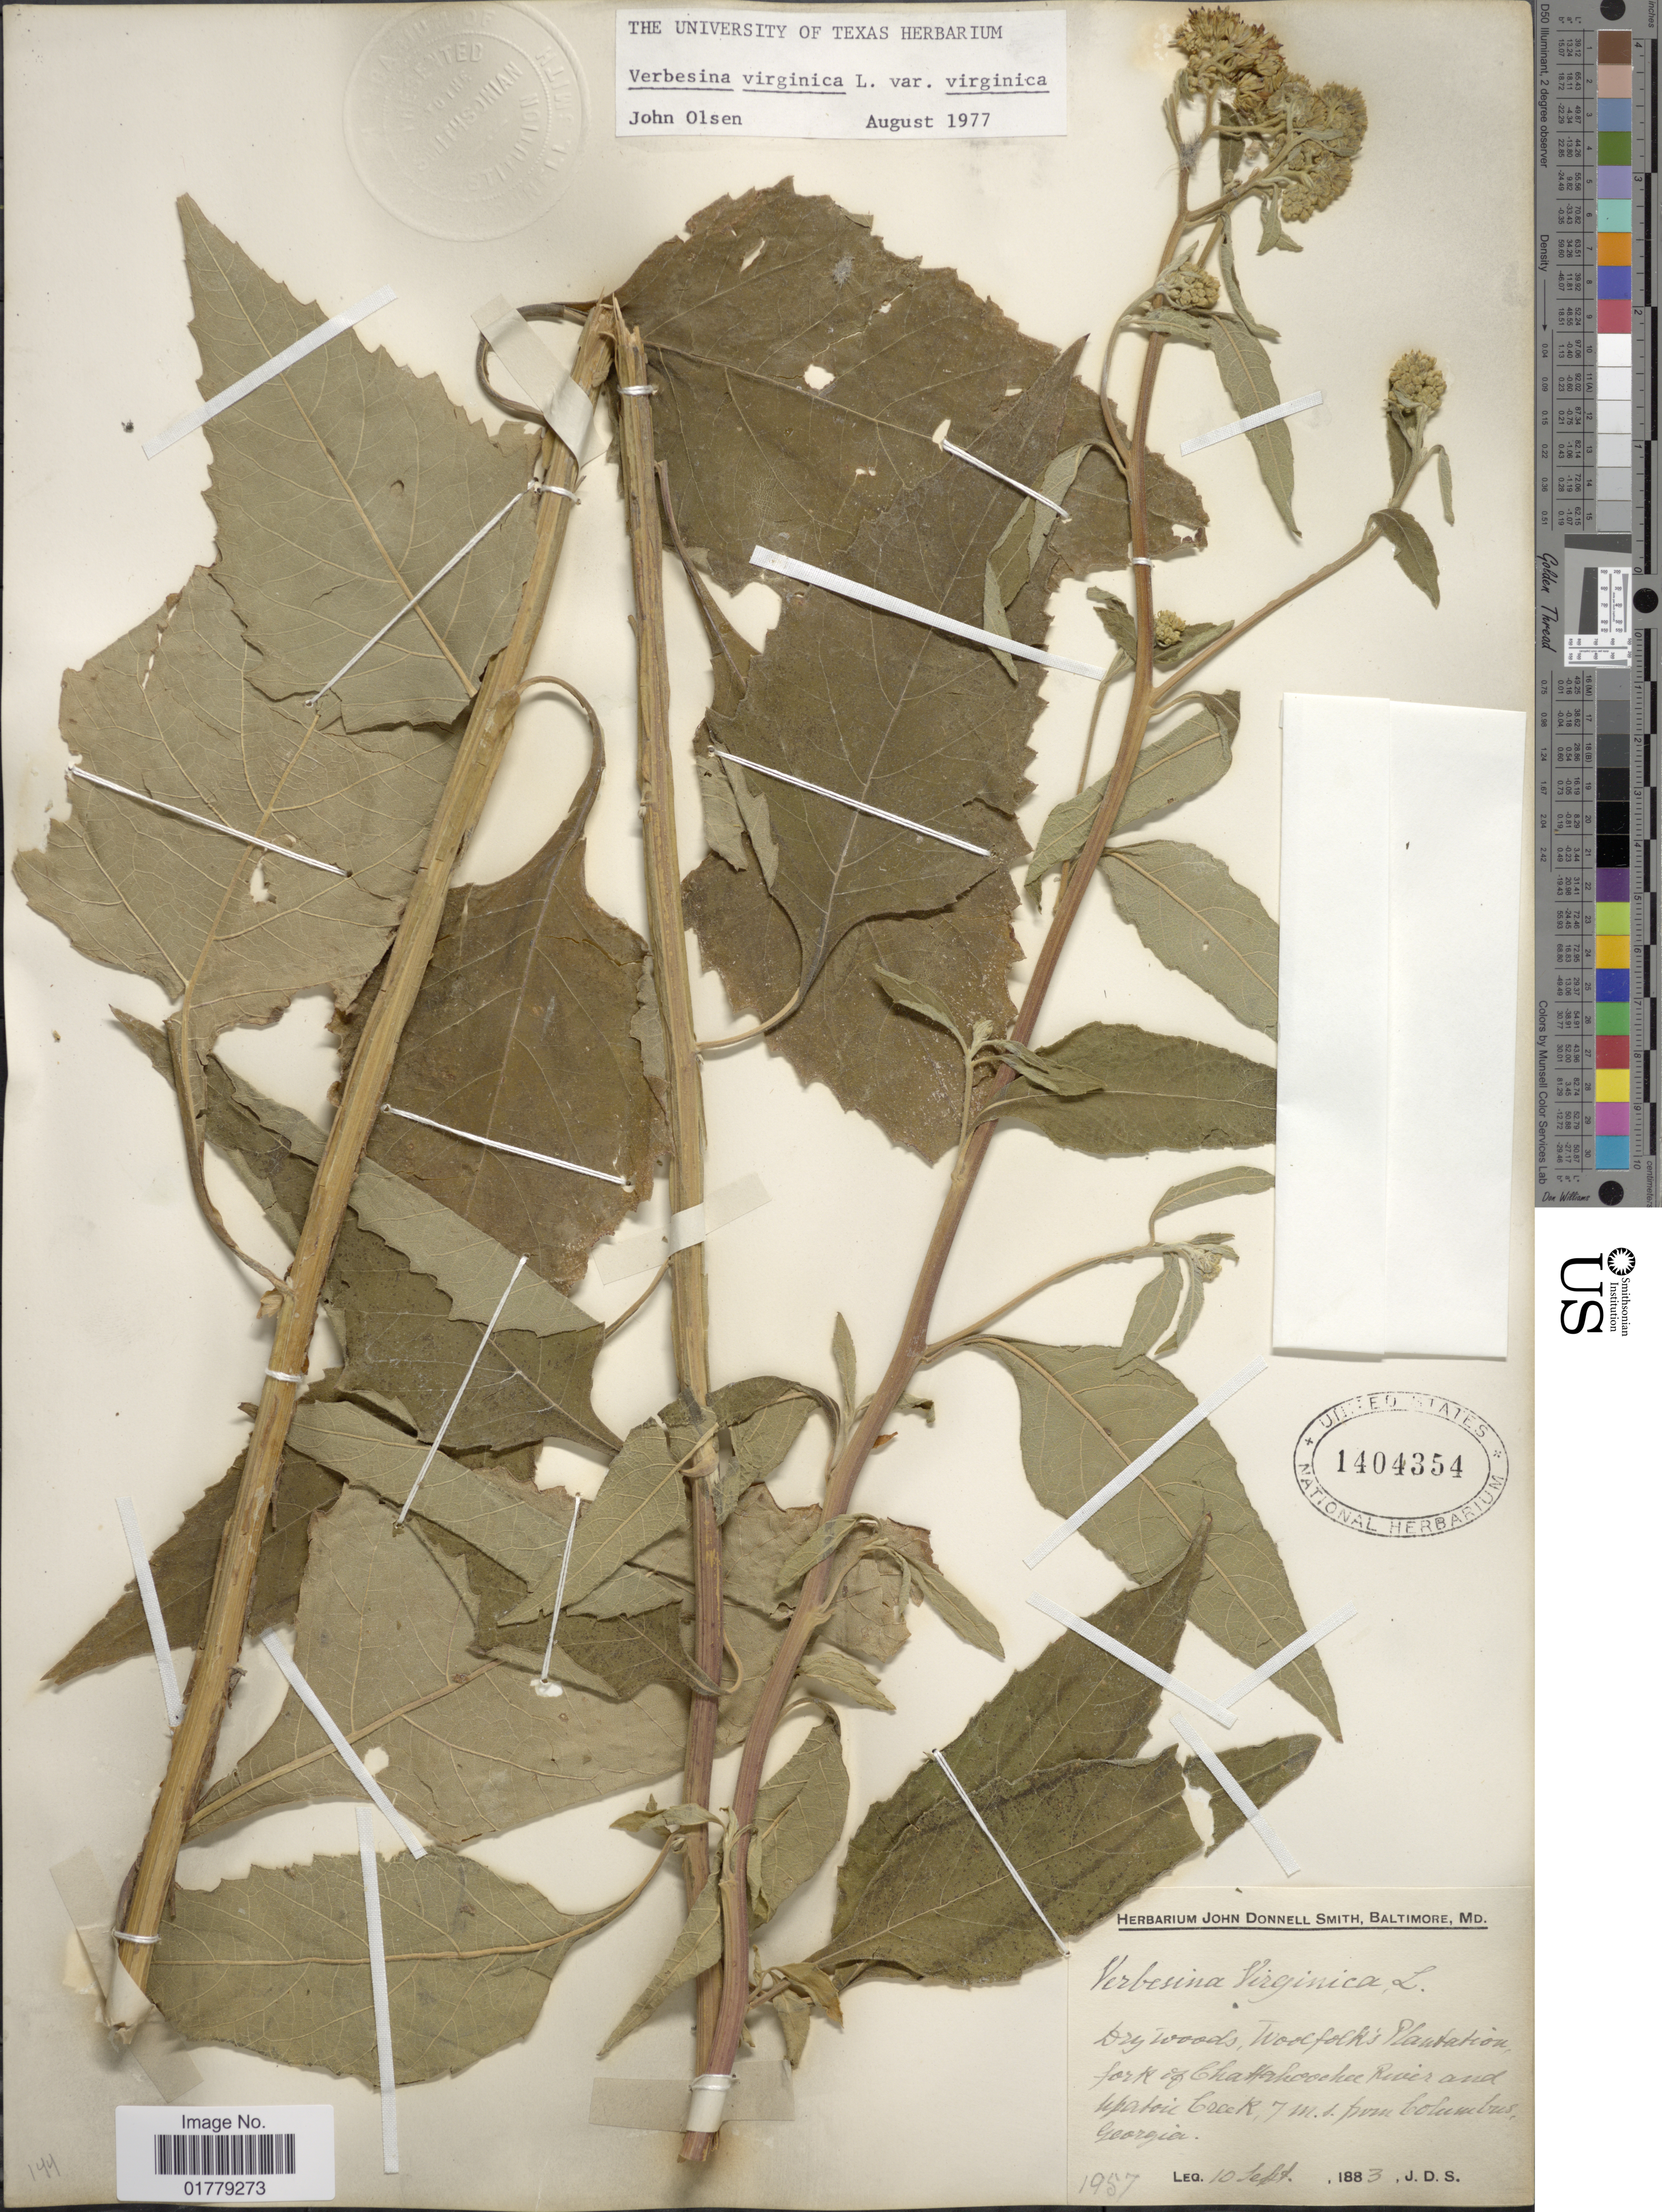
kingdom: Plantae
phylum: Tracheophyta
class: Magnoliopsida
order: Asterales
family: Asteraceae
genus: Verbesina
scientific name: Verbesina virginica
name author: L.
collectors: J. Donnell Smith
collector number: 1957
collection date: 1883-09-10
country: United States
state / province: Georgia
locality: Woolfolk's Plantation, fork of Chattahoochee River and Upatoie Creek, 7 m. s. from Columbus, Georgia.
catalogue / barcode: US 1404354